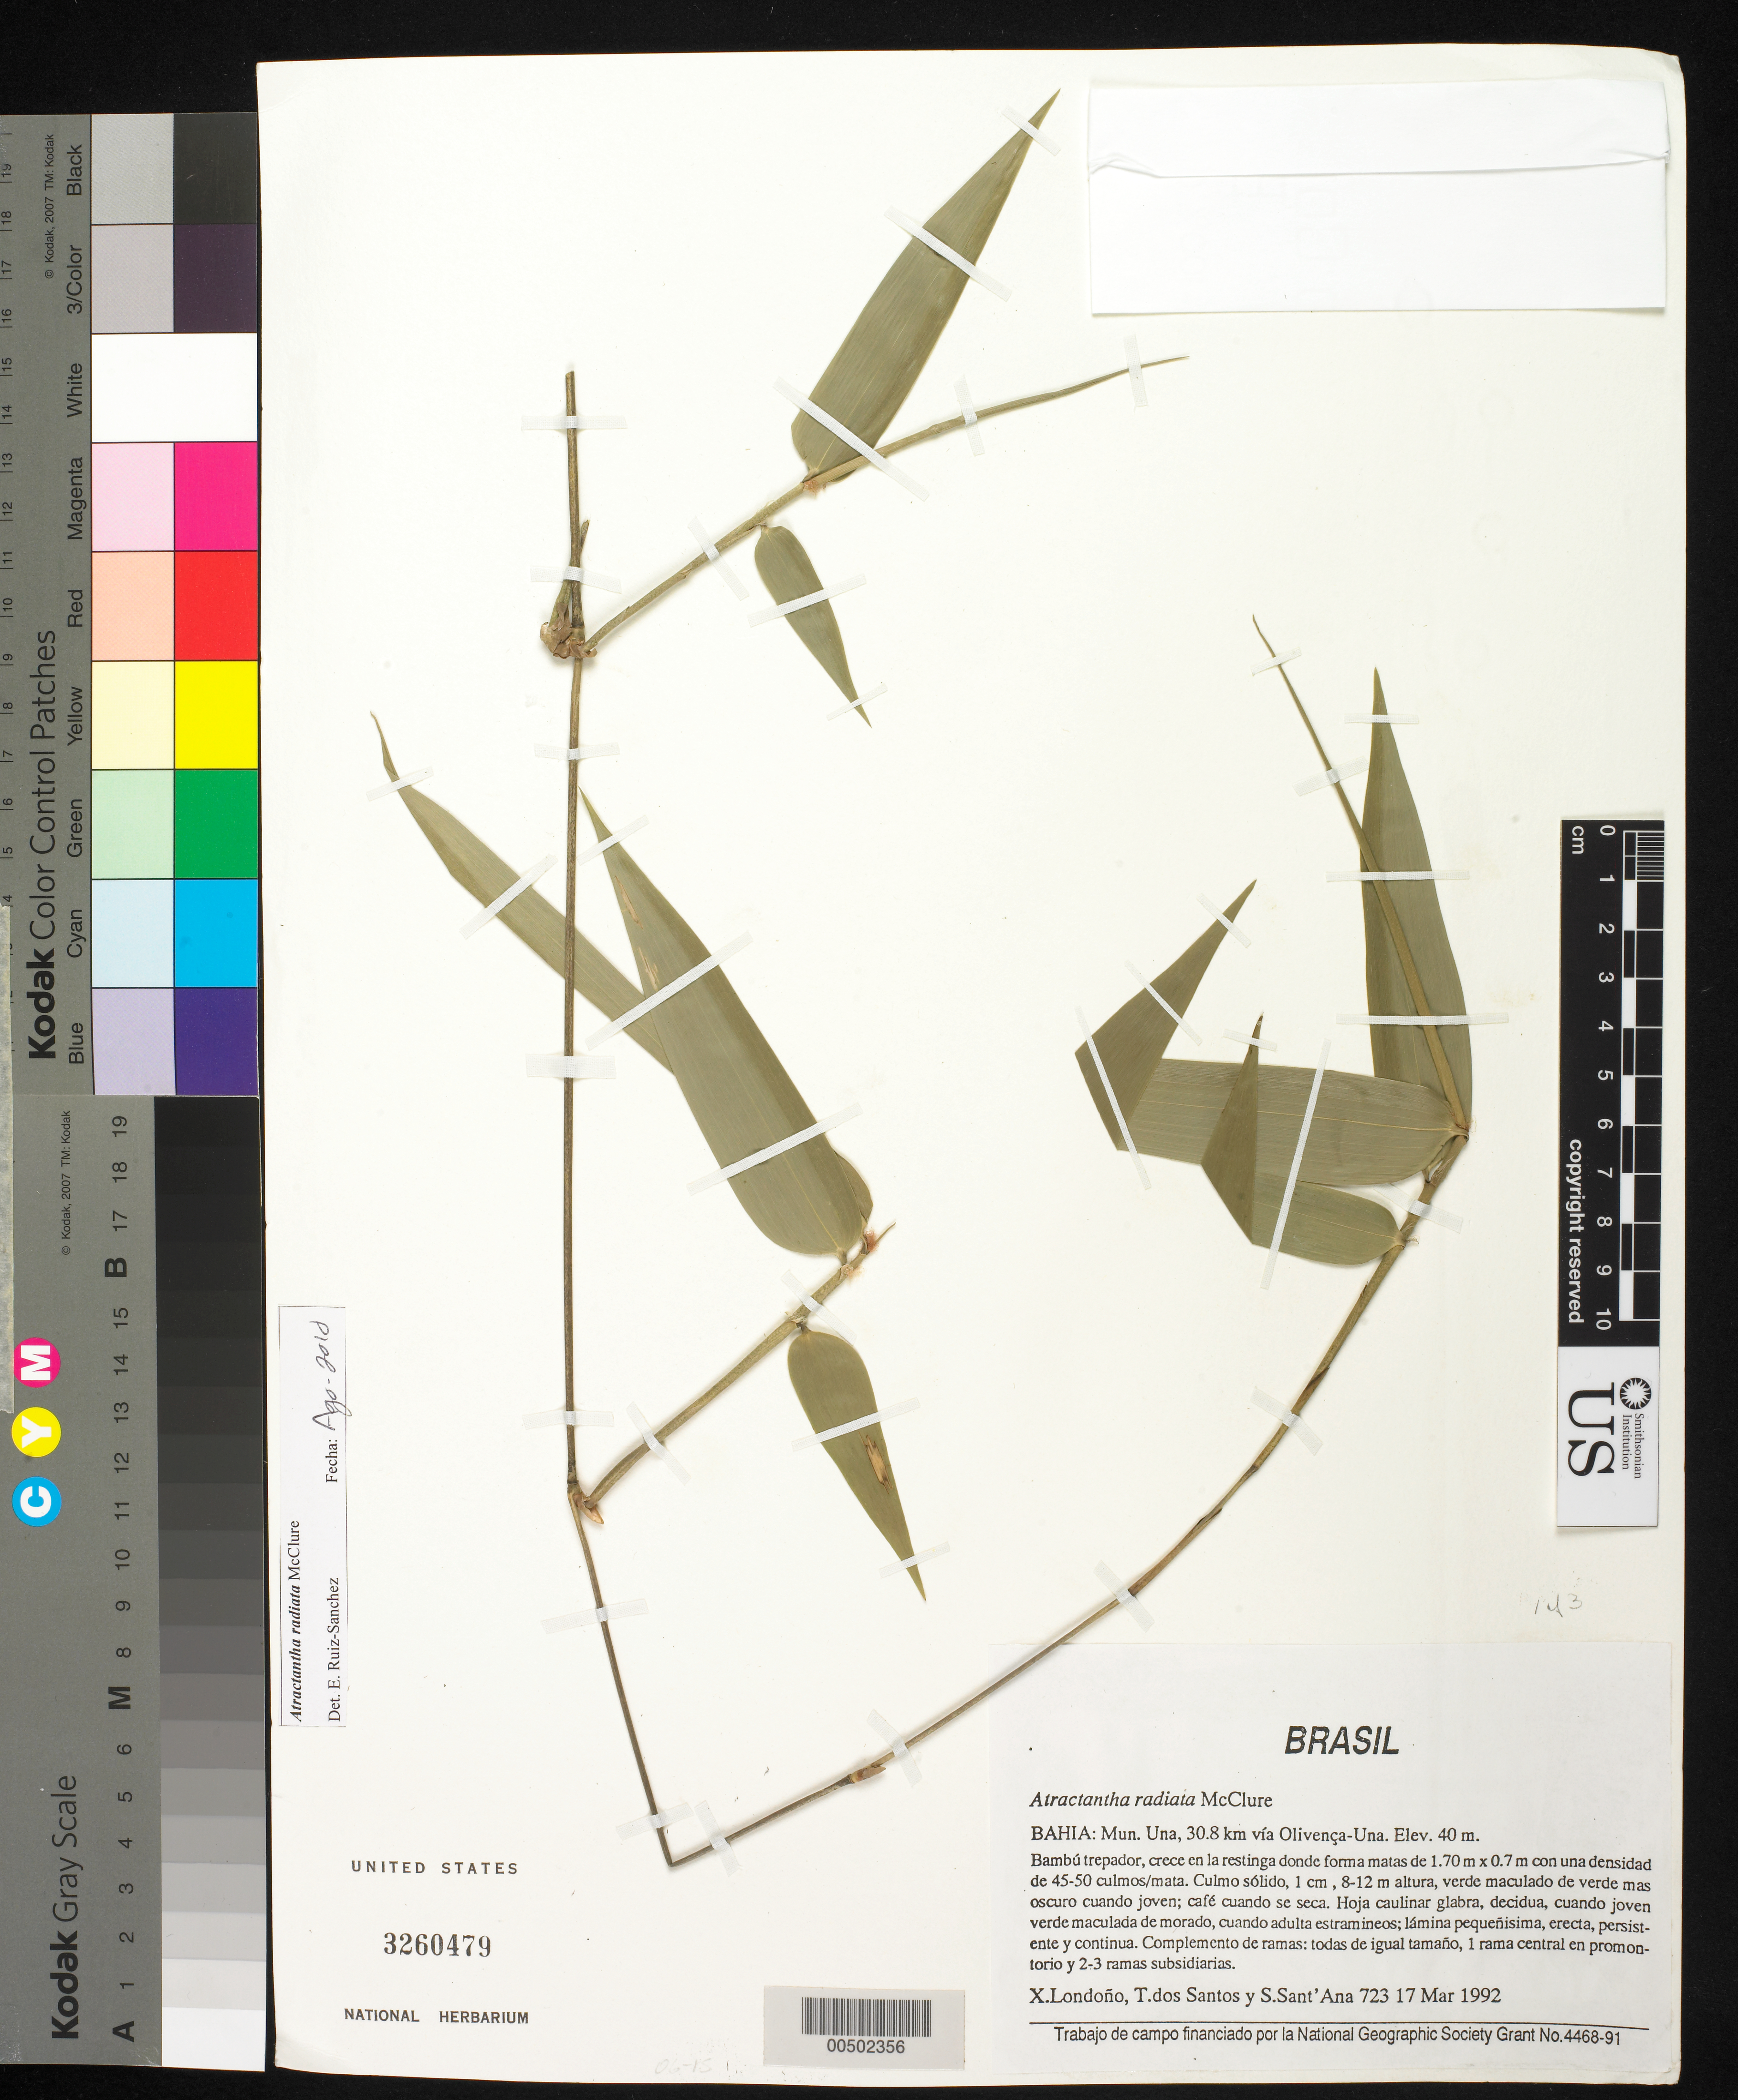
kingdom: Plantae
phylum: Tracheophyta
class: Liliopsida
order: Poales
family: Poaceae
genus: Atractantha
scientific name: Atractantha radiata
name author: McClure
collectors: X. Londoño, T. S. Santos & S. C. Sant' Ana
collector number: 723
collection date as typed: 17 Mar 1992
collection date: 1992-03-17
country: Brazil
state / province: Bahia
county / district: Una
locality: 30.8 km via olivenca - una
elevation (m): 40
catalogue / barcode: US 3260479